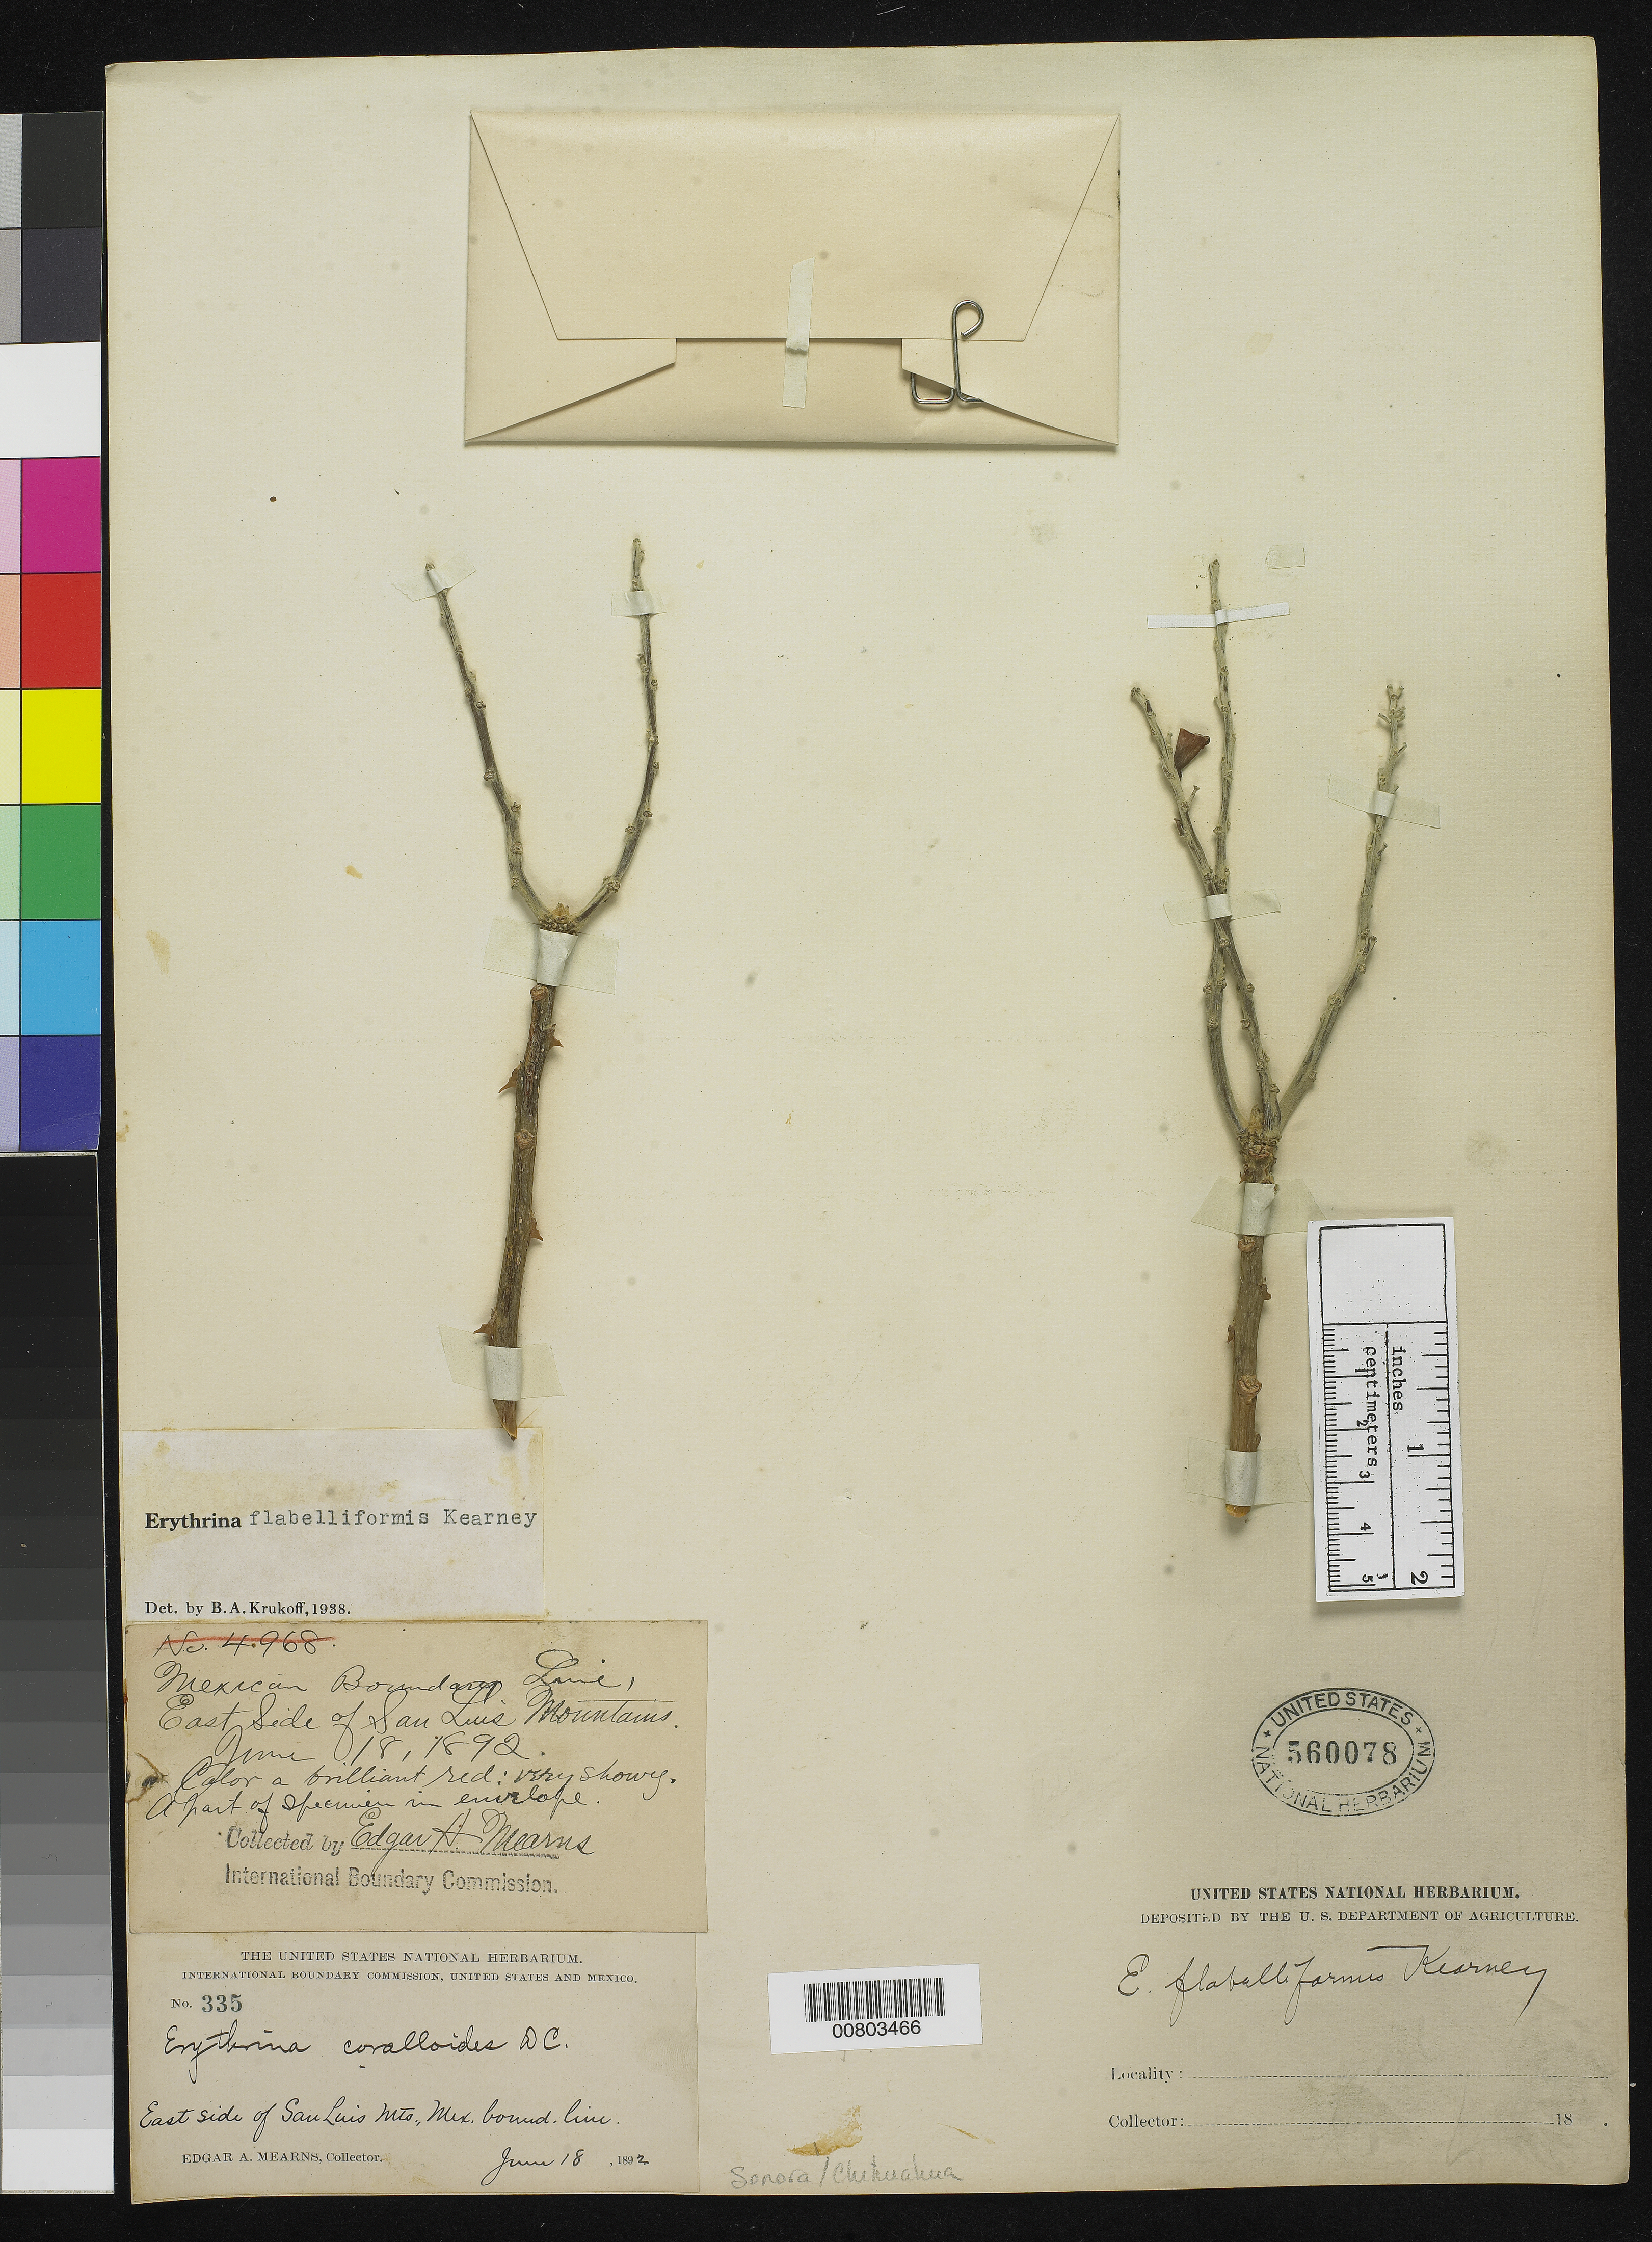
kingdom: Plantae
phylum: Tracheophyta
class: Magnoliopsida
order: Fabales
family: Fabaceae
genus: Erythrina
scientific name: Erythrina flabelliformis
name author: Kearney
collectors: E. A. Mearns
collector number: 335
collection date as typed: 18 Jun 1892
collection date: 1892-06-18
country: Mexico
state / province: Chihuahua / Sonora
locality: East side of San Luis Mts., Mexican boundary line.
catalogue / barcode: US 803466